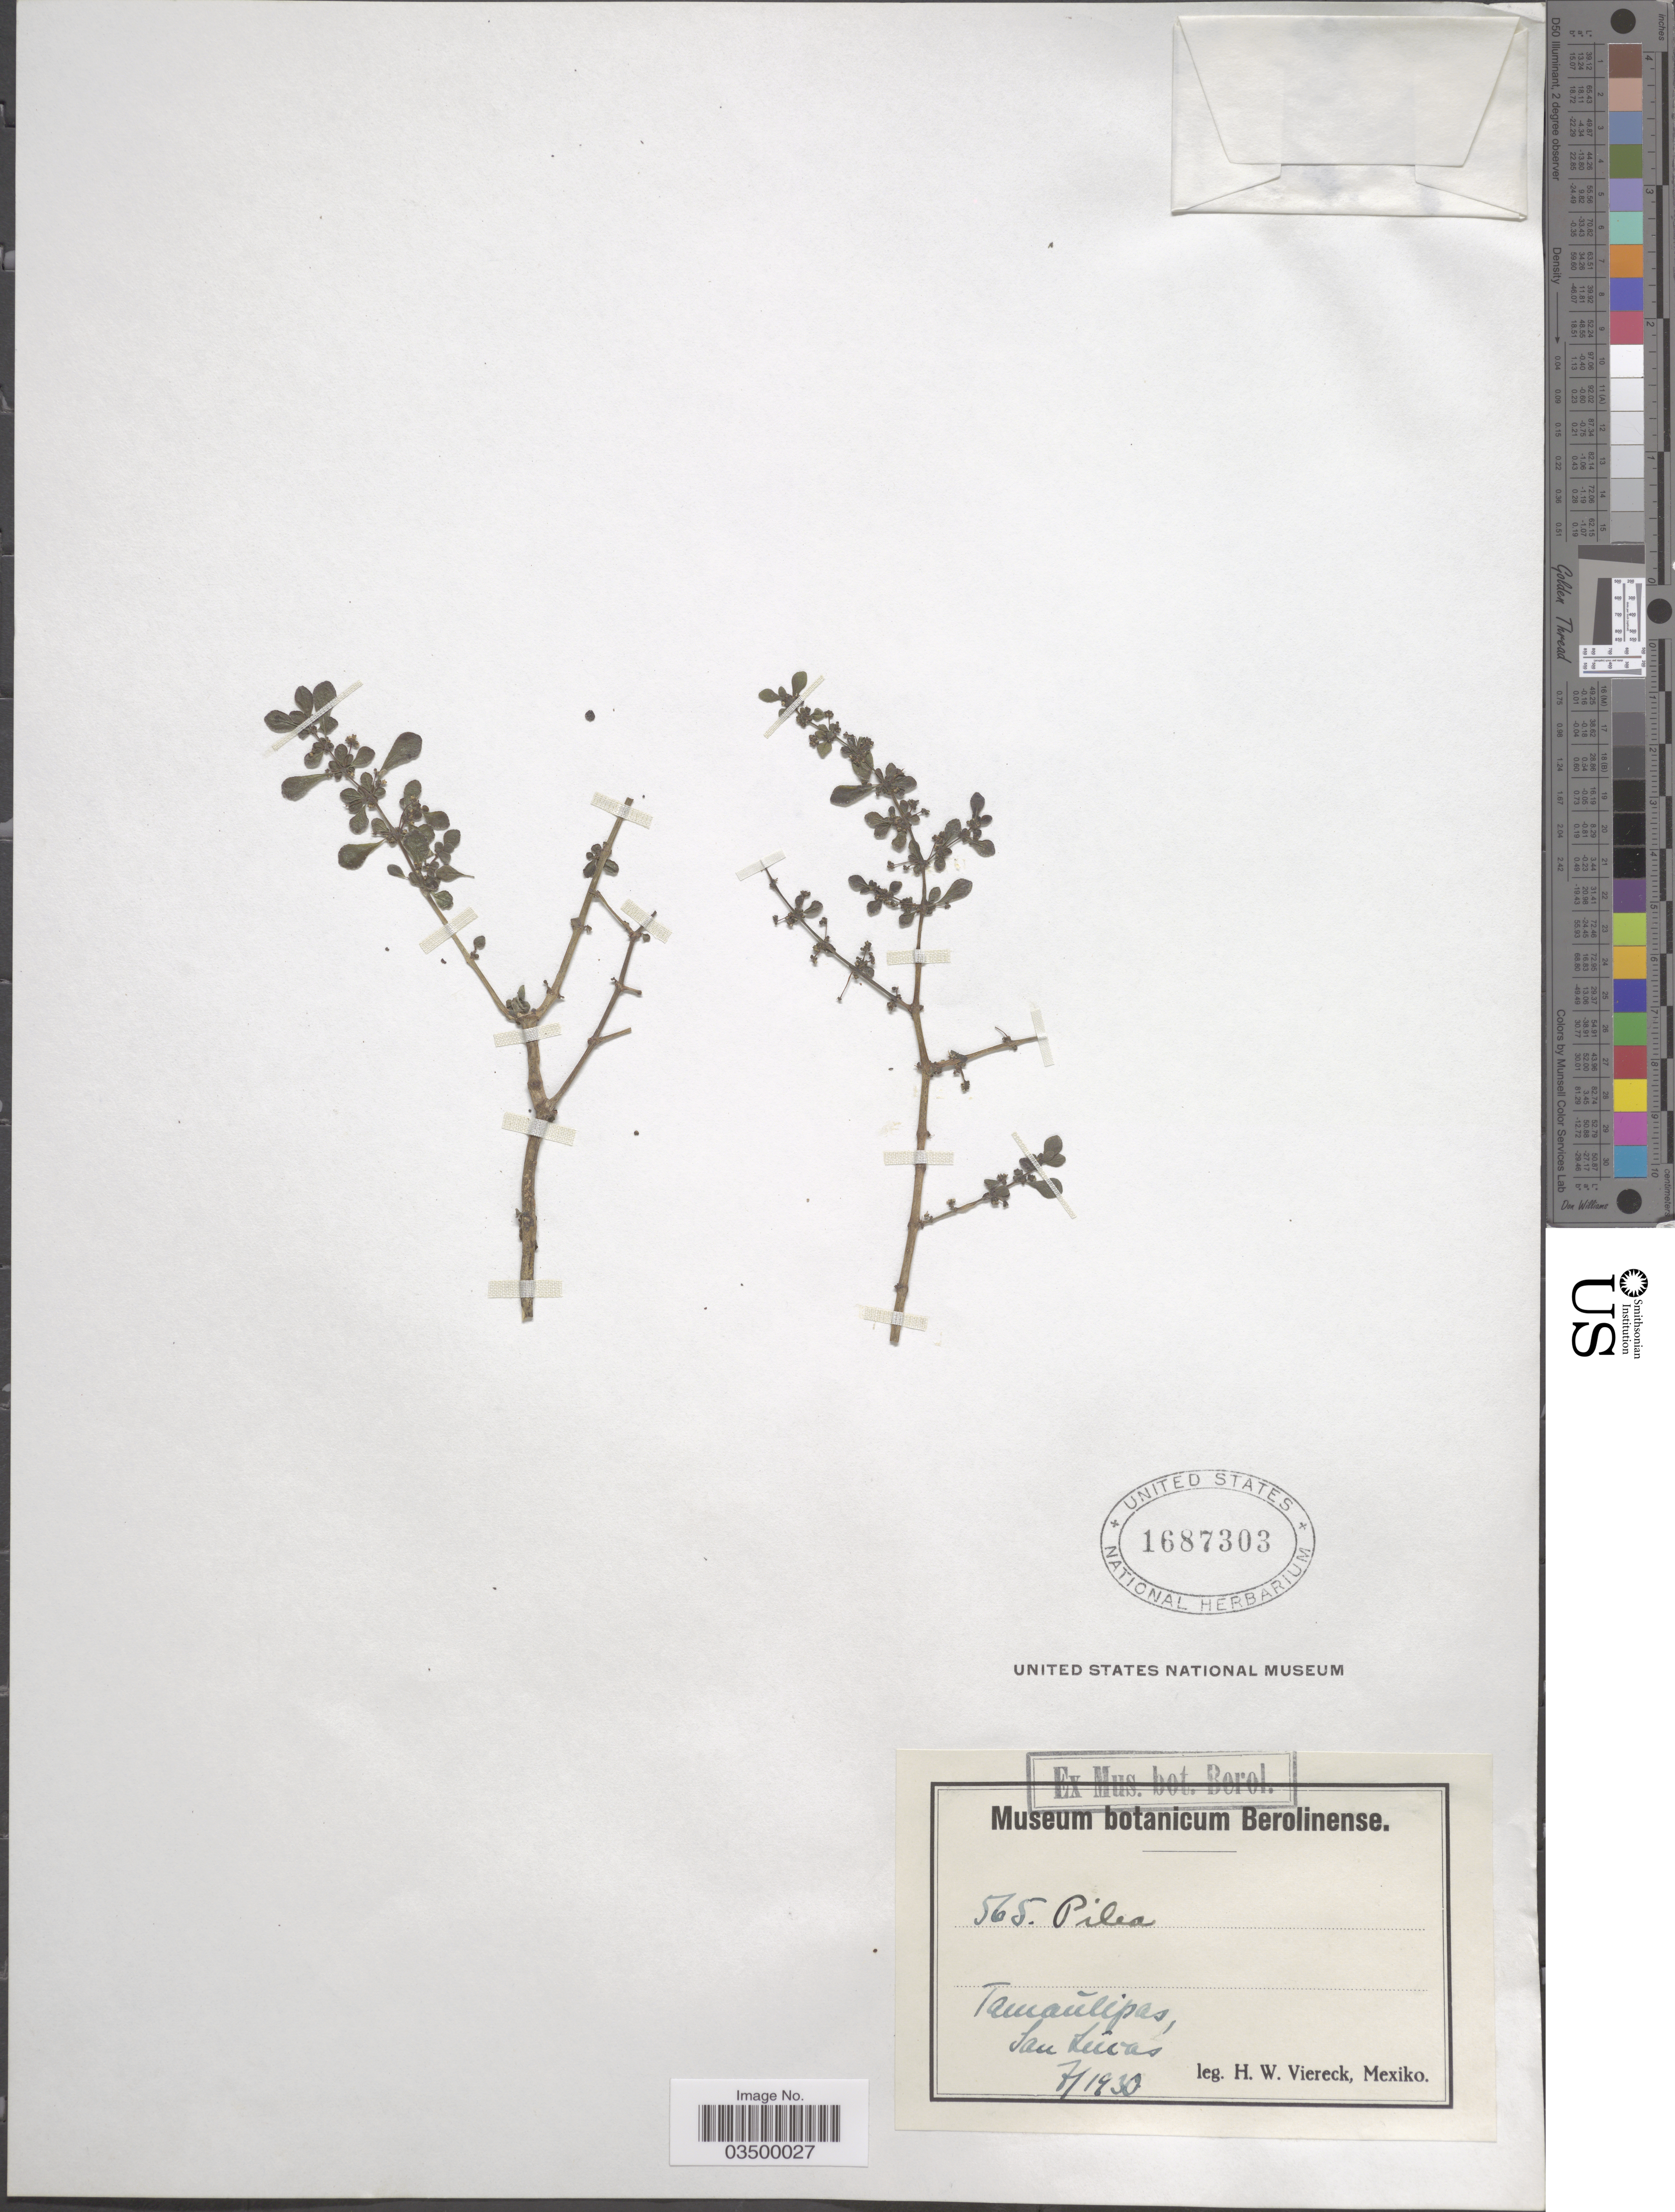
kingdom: Plantae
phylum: Tracheophyta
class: Magnoliopsida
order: Rosales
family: Urticaceae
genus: Pilea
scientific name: Pilea microphylla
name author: (L.) Liebm.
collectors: H. W. Viereck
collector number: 565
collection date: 1930-07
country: Mexico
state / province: Tamaulipas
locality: San Lucas.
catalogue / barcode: US 1687303